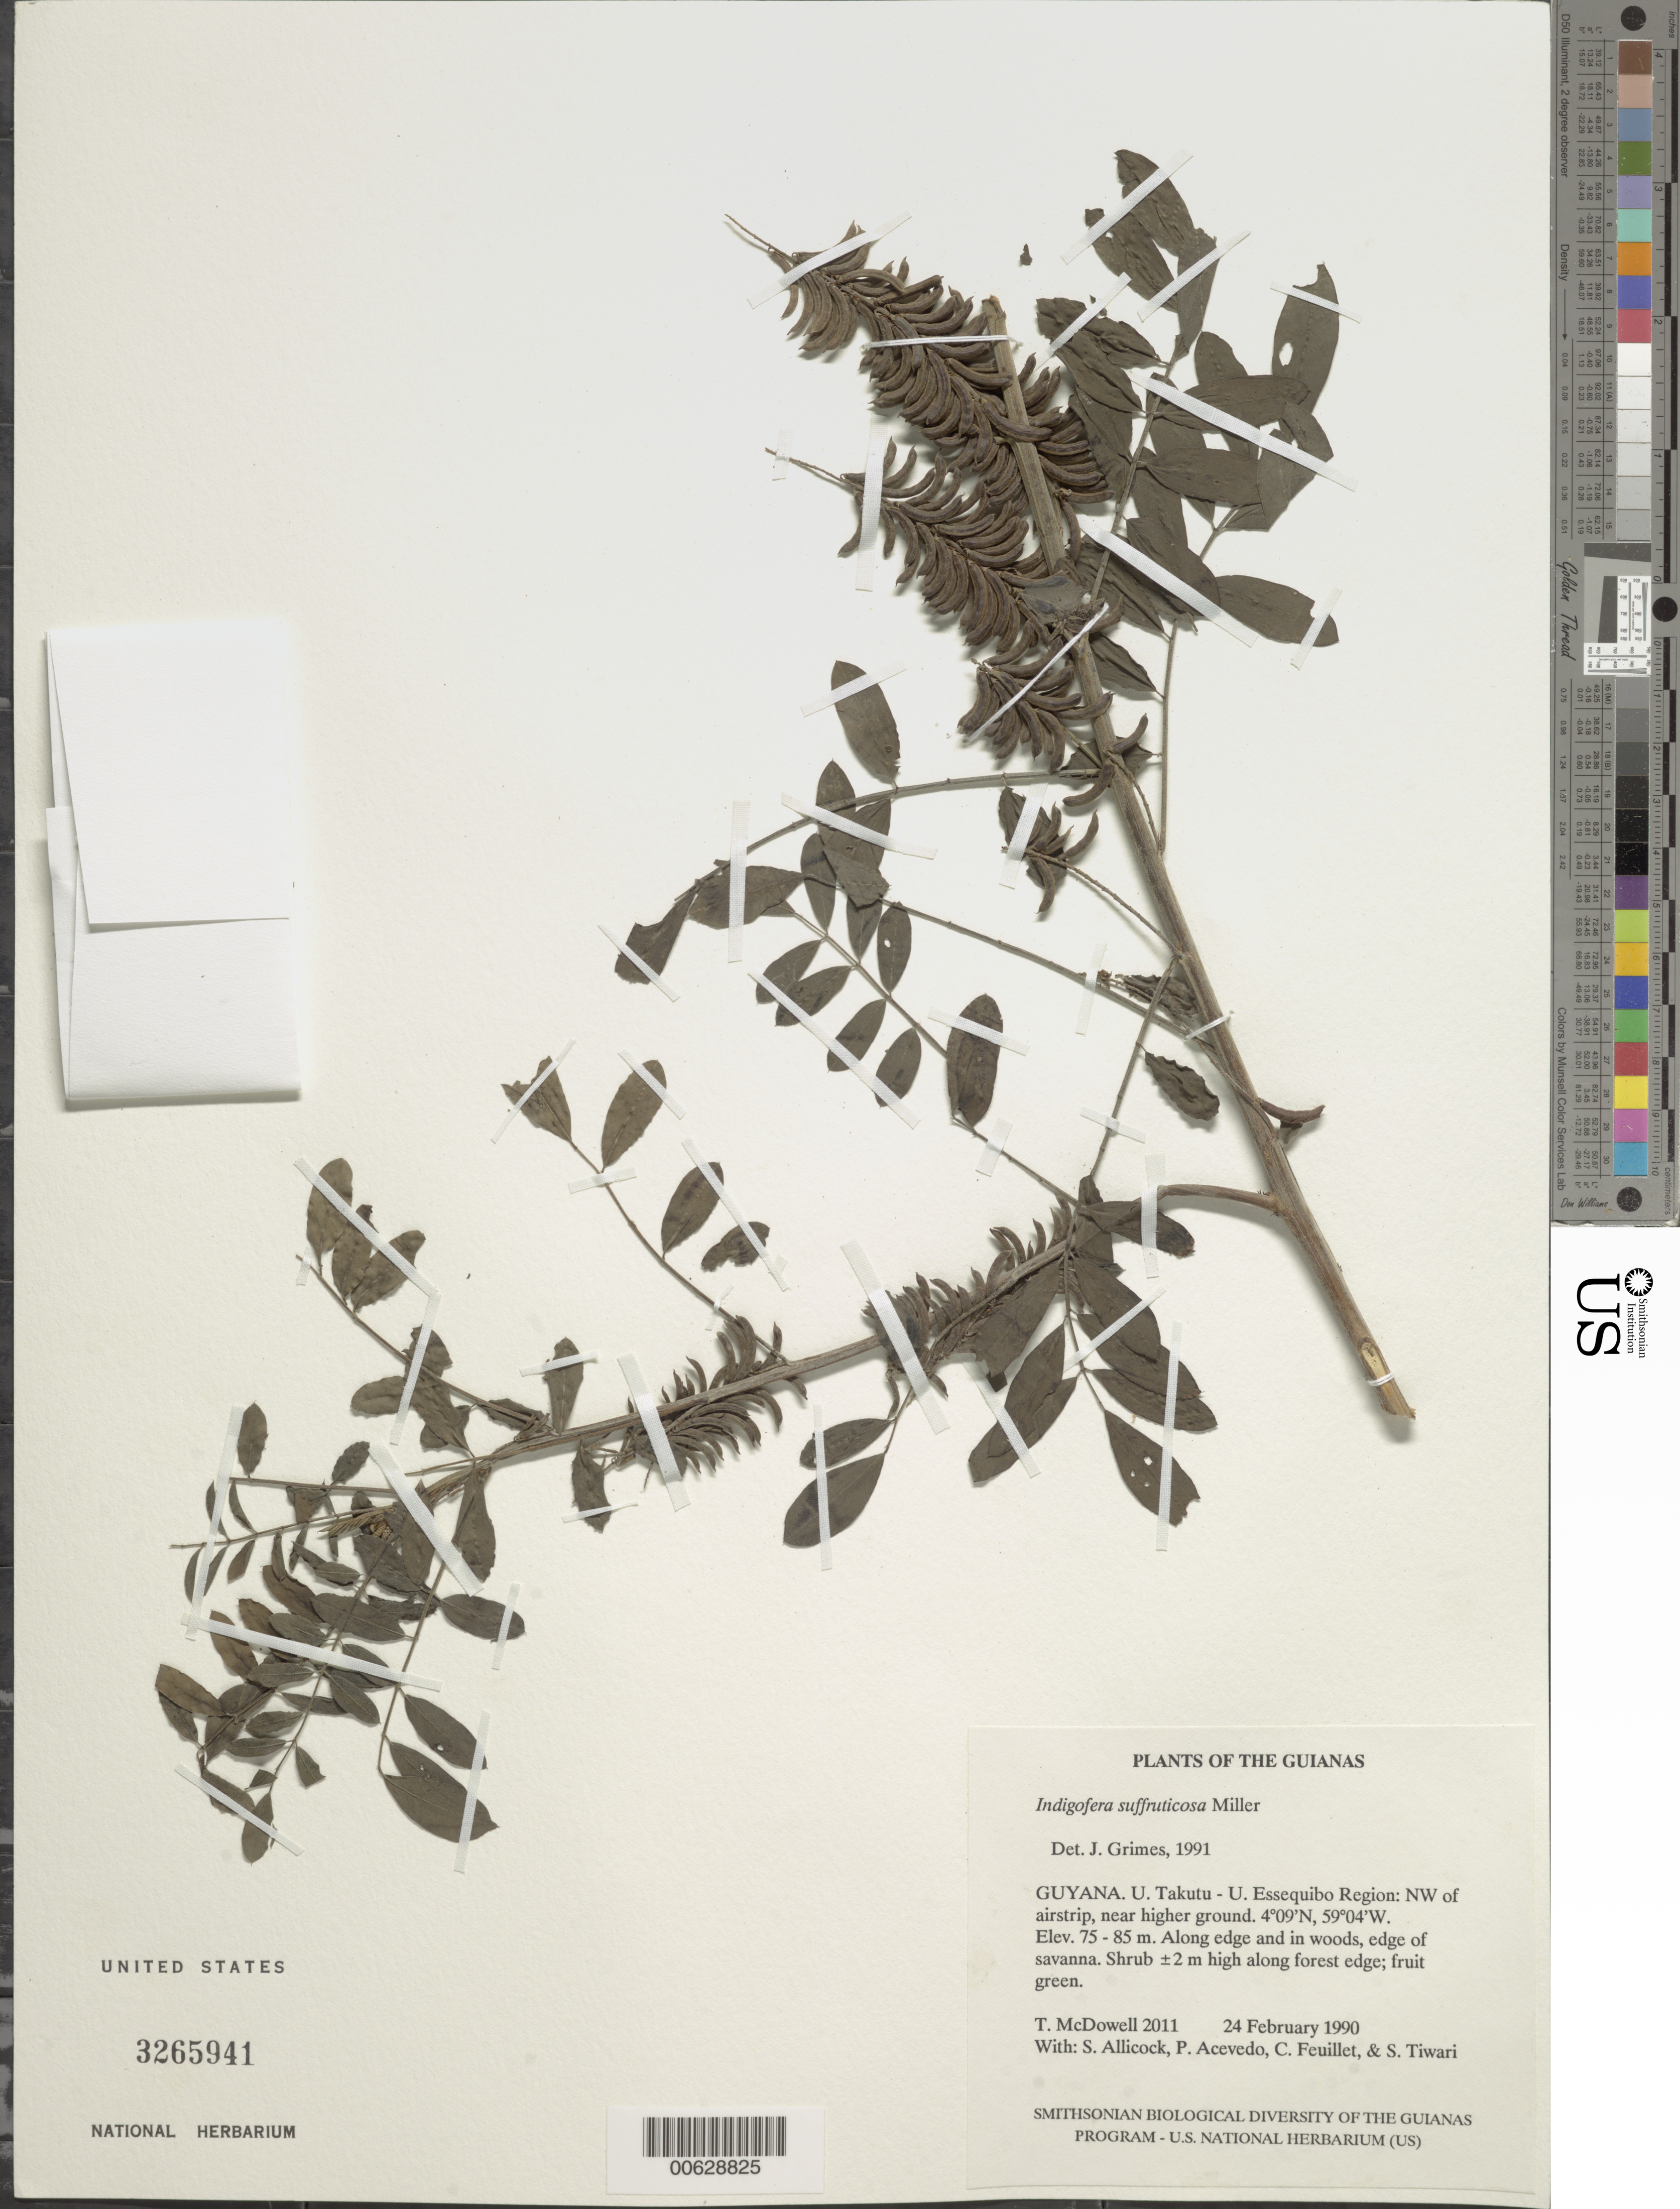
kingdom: Plantae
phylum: Tracheophyta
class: Magnoliopsida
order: Fabales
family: Fabaceae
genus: Indigofera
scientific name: Indigofera suffruticosa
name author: Mill.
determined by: Grimes, J.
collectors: T. McDowell, S. Allicock, P. Acevedo-Rodr., C. Feuillet & S. Tiwari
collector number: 2011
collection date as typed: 24 February 1990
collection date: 1990-02-24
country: Guyana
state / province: U. Takutu-U. Essequibo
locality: Surama Village, NW of airstrip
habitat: Along edge and in woods on higher ground, edge of savanna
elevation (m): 75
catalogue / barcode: US 3265941